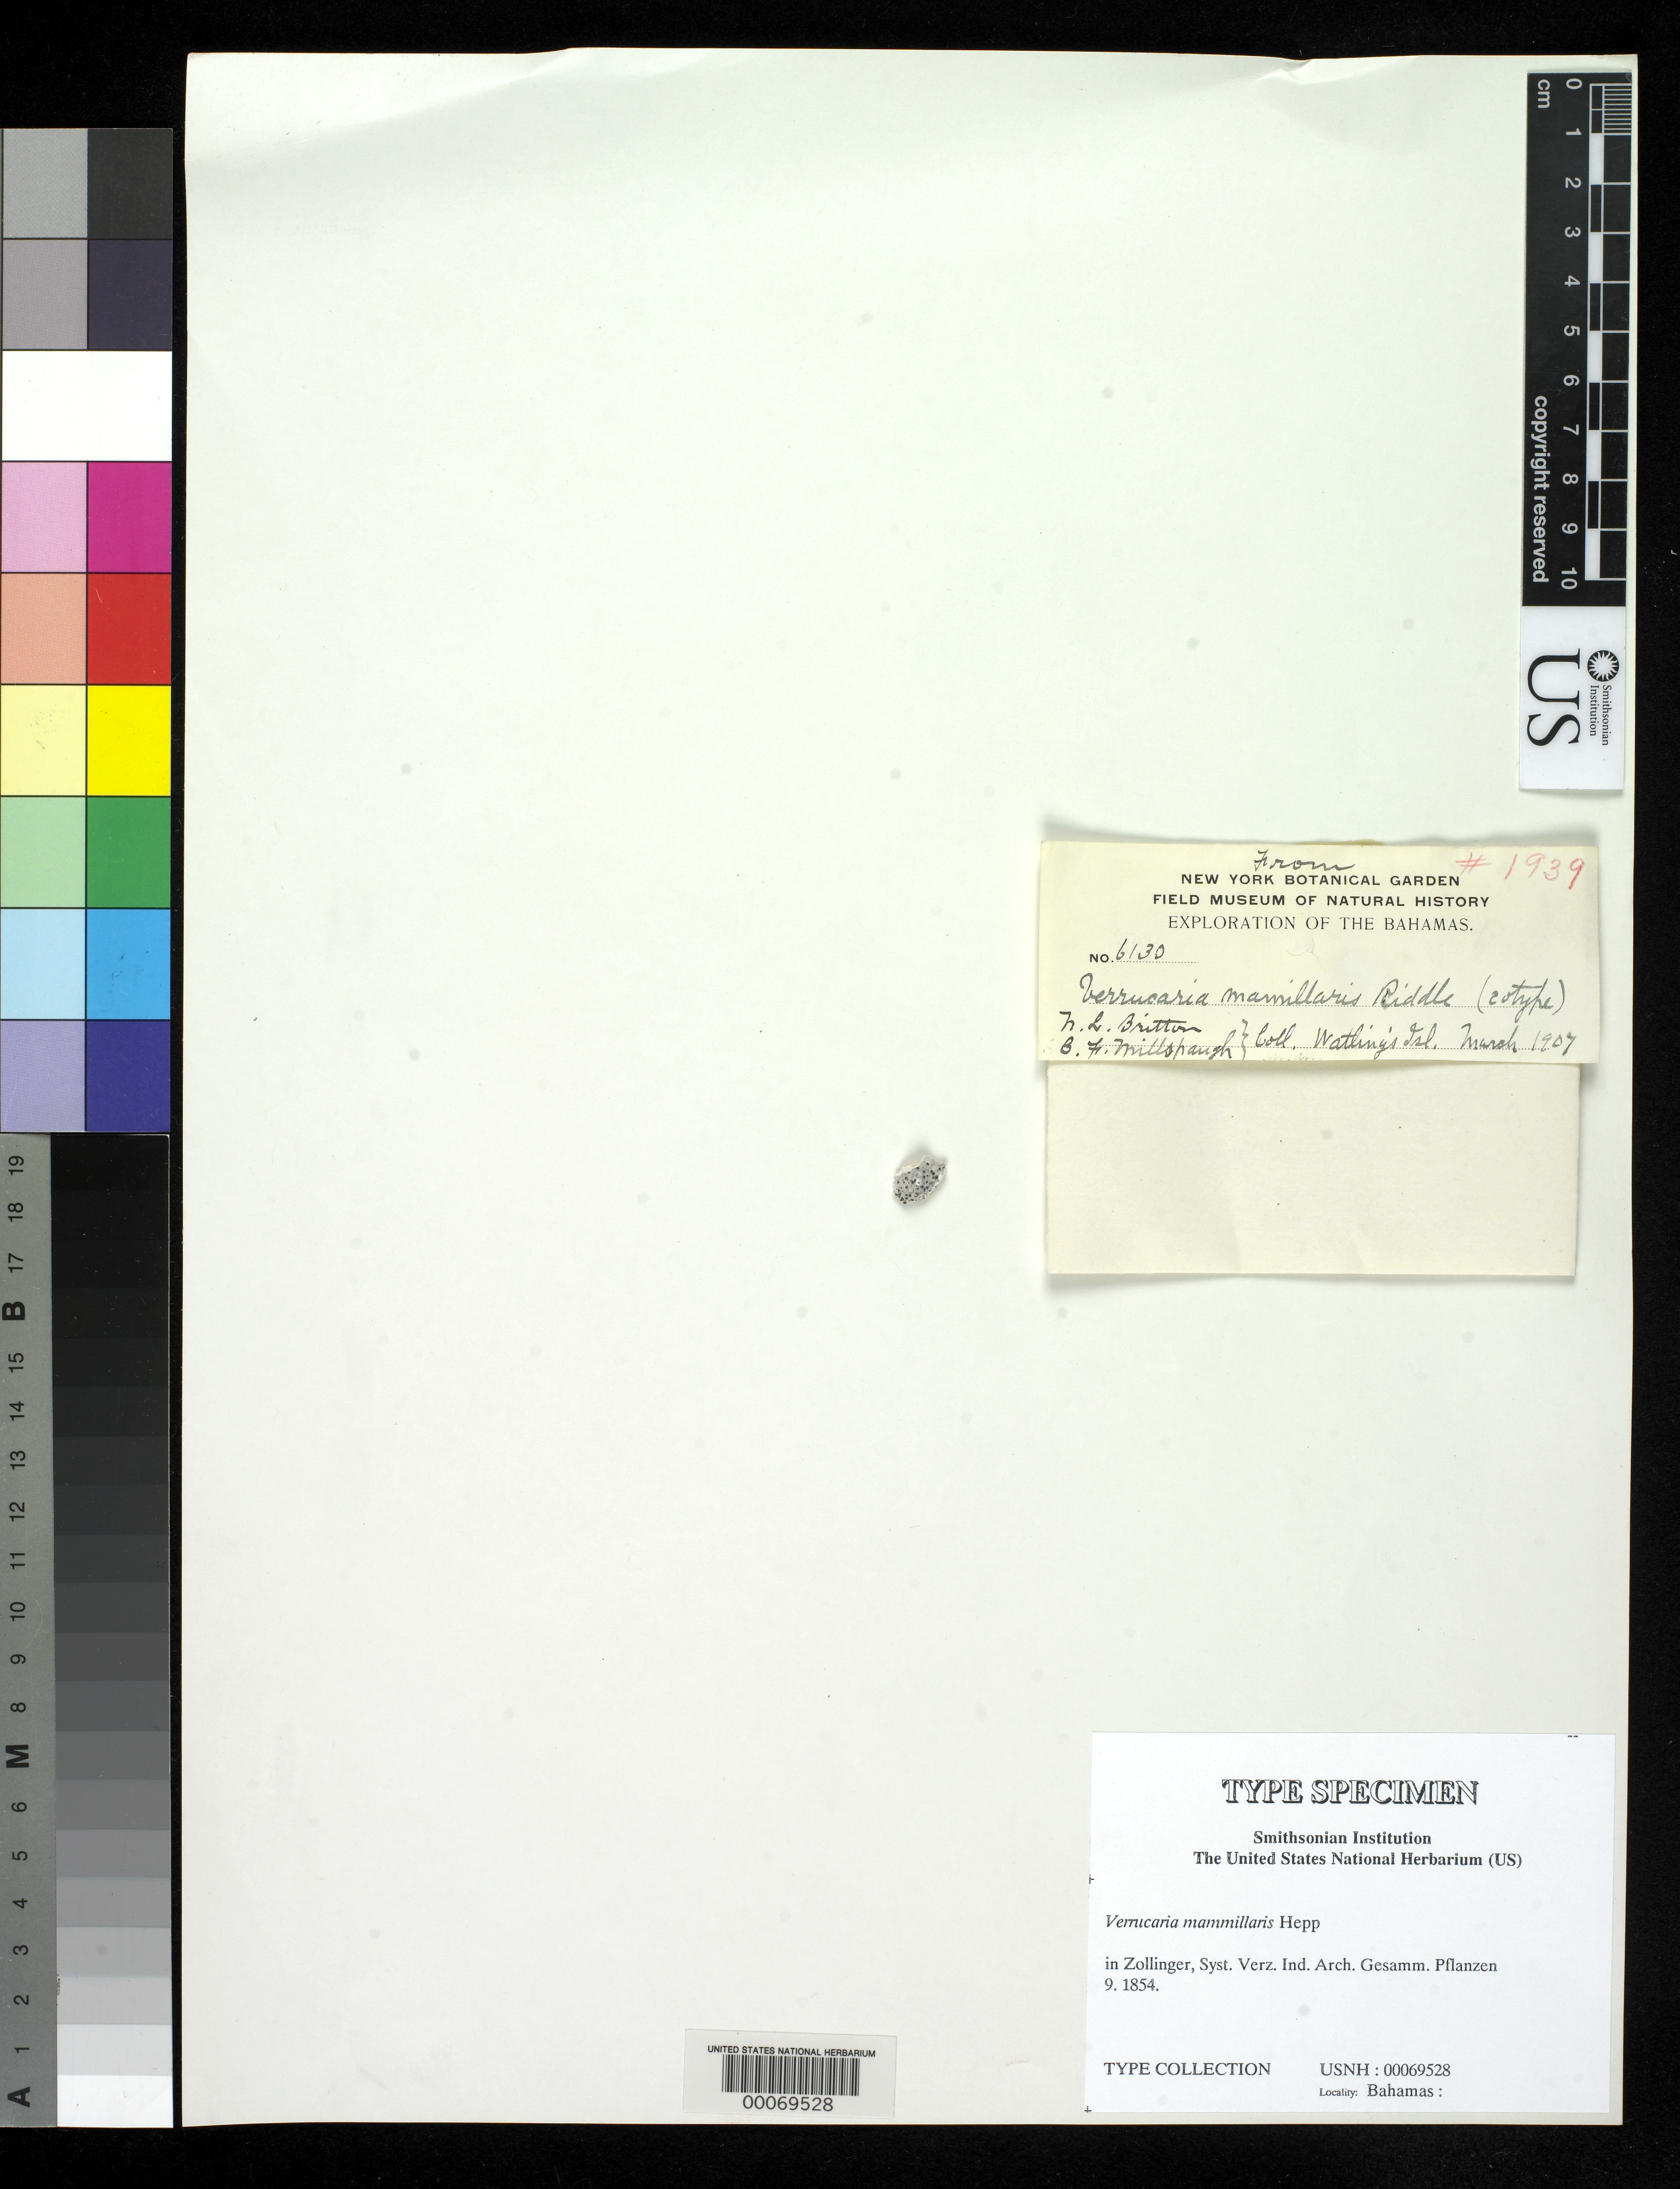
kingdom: Fungi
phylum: Ascomycota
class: Eurotiomycetes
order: Verrucariales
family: Verrucariaceae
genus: Verrucaria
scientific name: Verrucaria mammillaris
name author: Hepp in Zoll.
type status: Type Collection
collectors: N. Britton & C. F. Millspaugh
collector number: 6130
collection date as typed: Mar 1907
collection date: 1907-03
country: Bahamas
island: Watling's Island